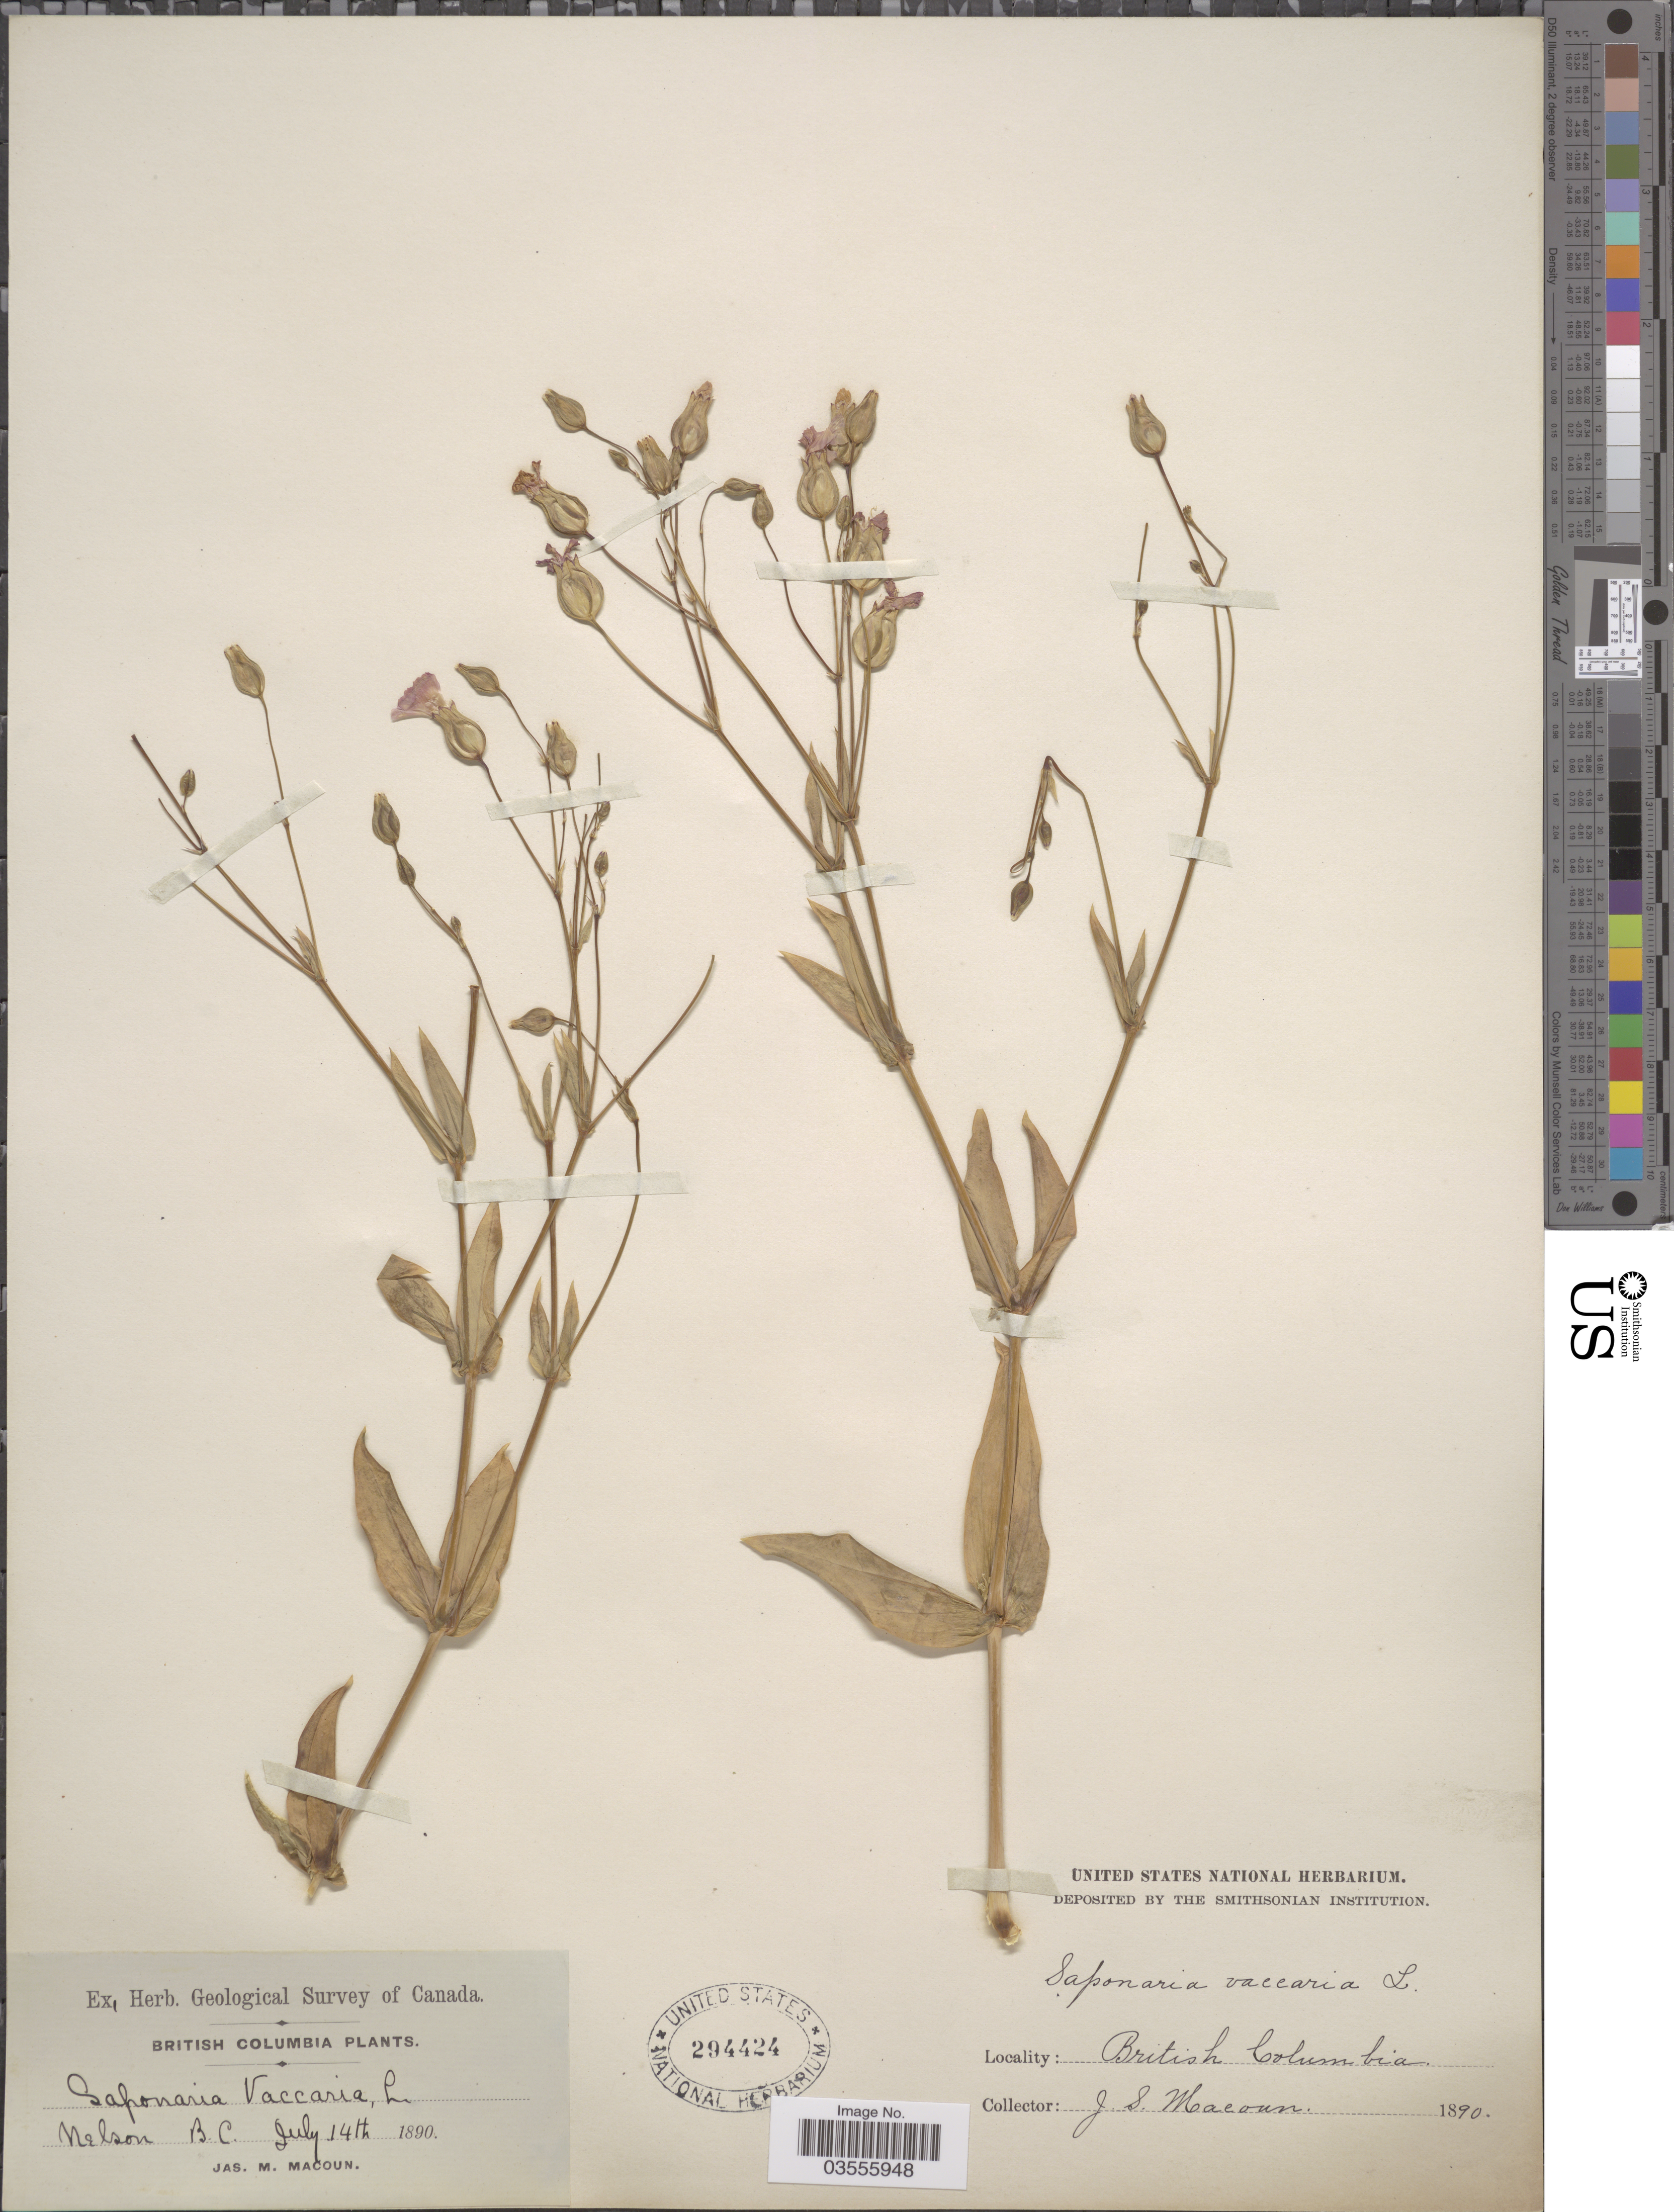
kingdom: Plantae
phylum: Tracheophyta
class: Magnoliopsida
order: Caryophyllales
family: Caryophyllaceae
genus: Gypsophila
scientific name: Gypsophila vaccaria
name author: (L.) Sm.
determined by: Strong, M. T., (US), Smithsonian Institution - National Museum of Natural History (UNITED STATES)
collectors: J. M. Macoun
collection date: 1890-07-14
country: Canada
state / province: British Columbia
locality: Nelson.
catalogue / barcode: US 294424